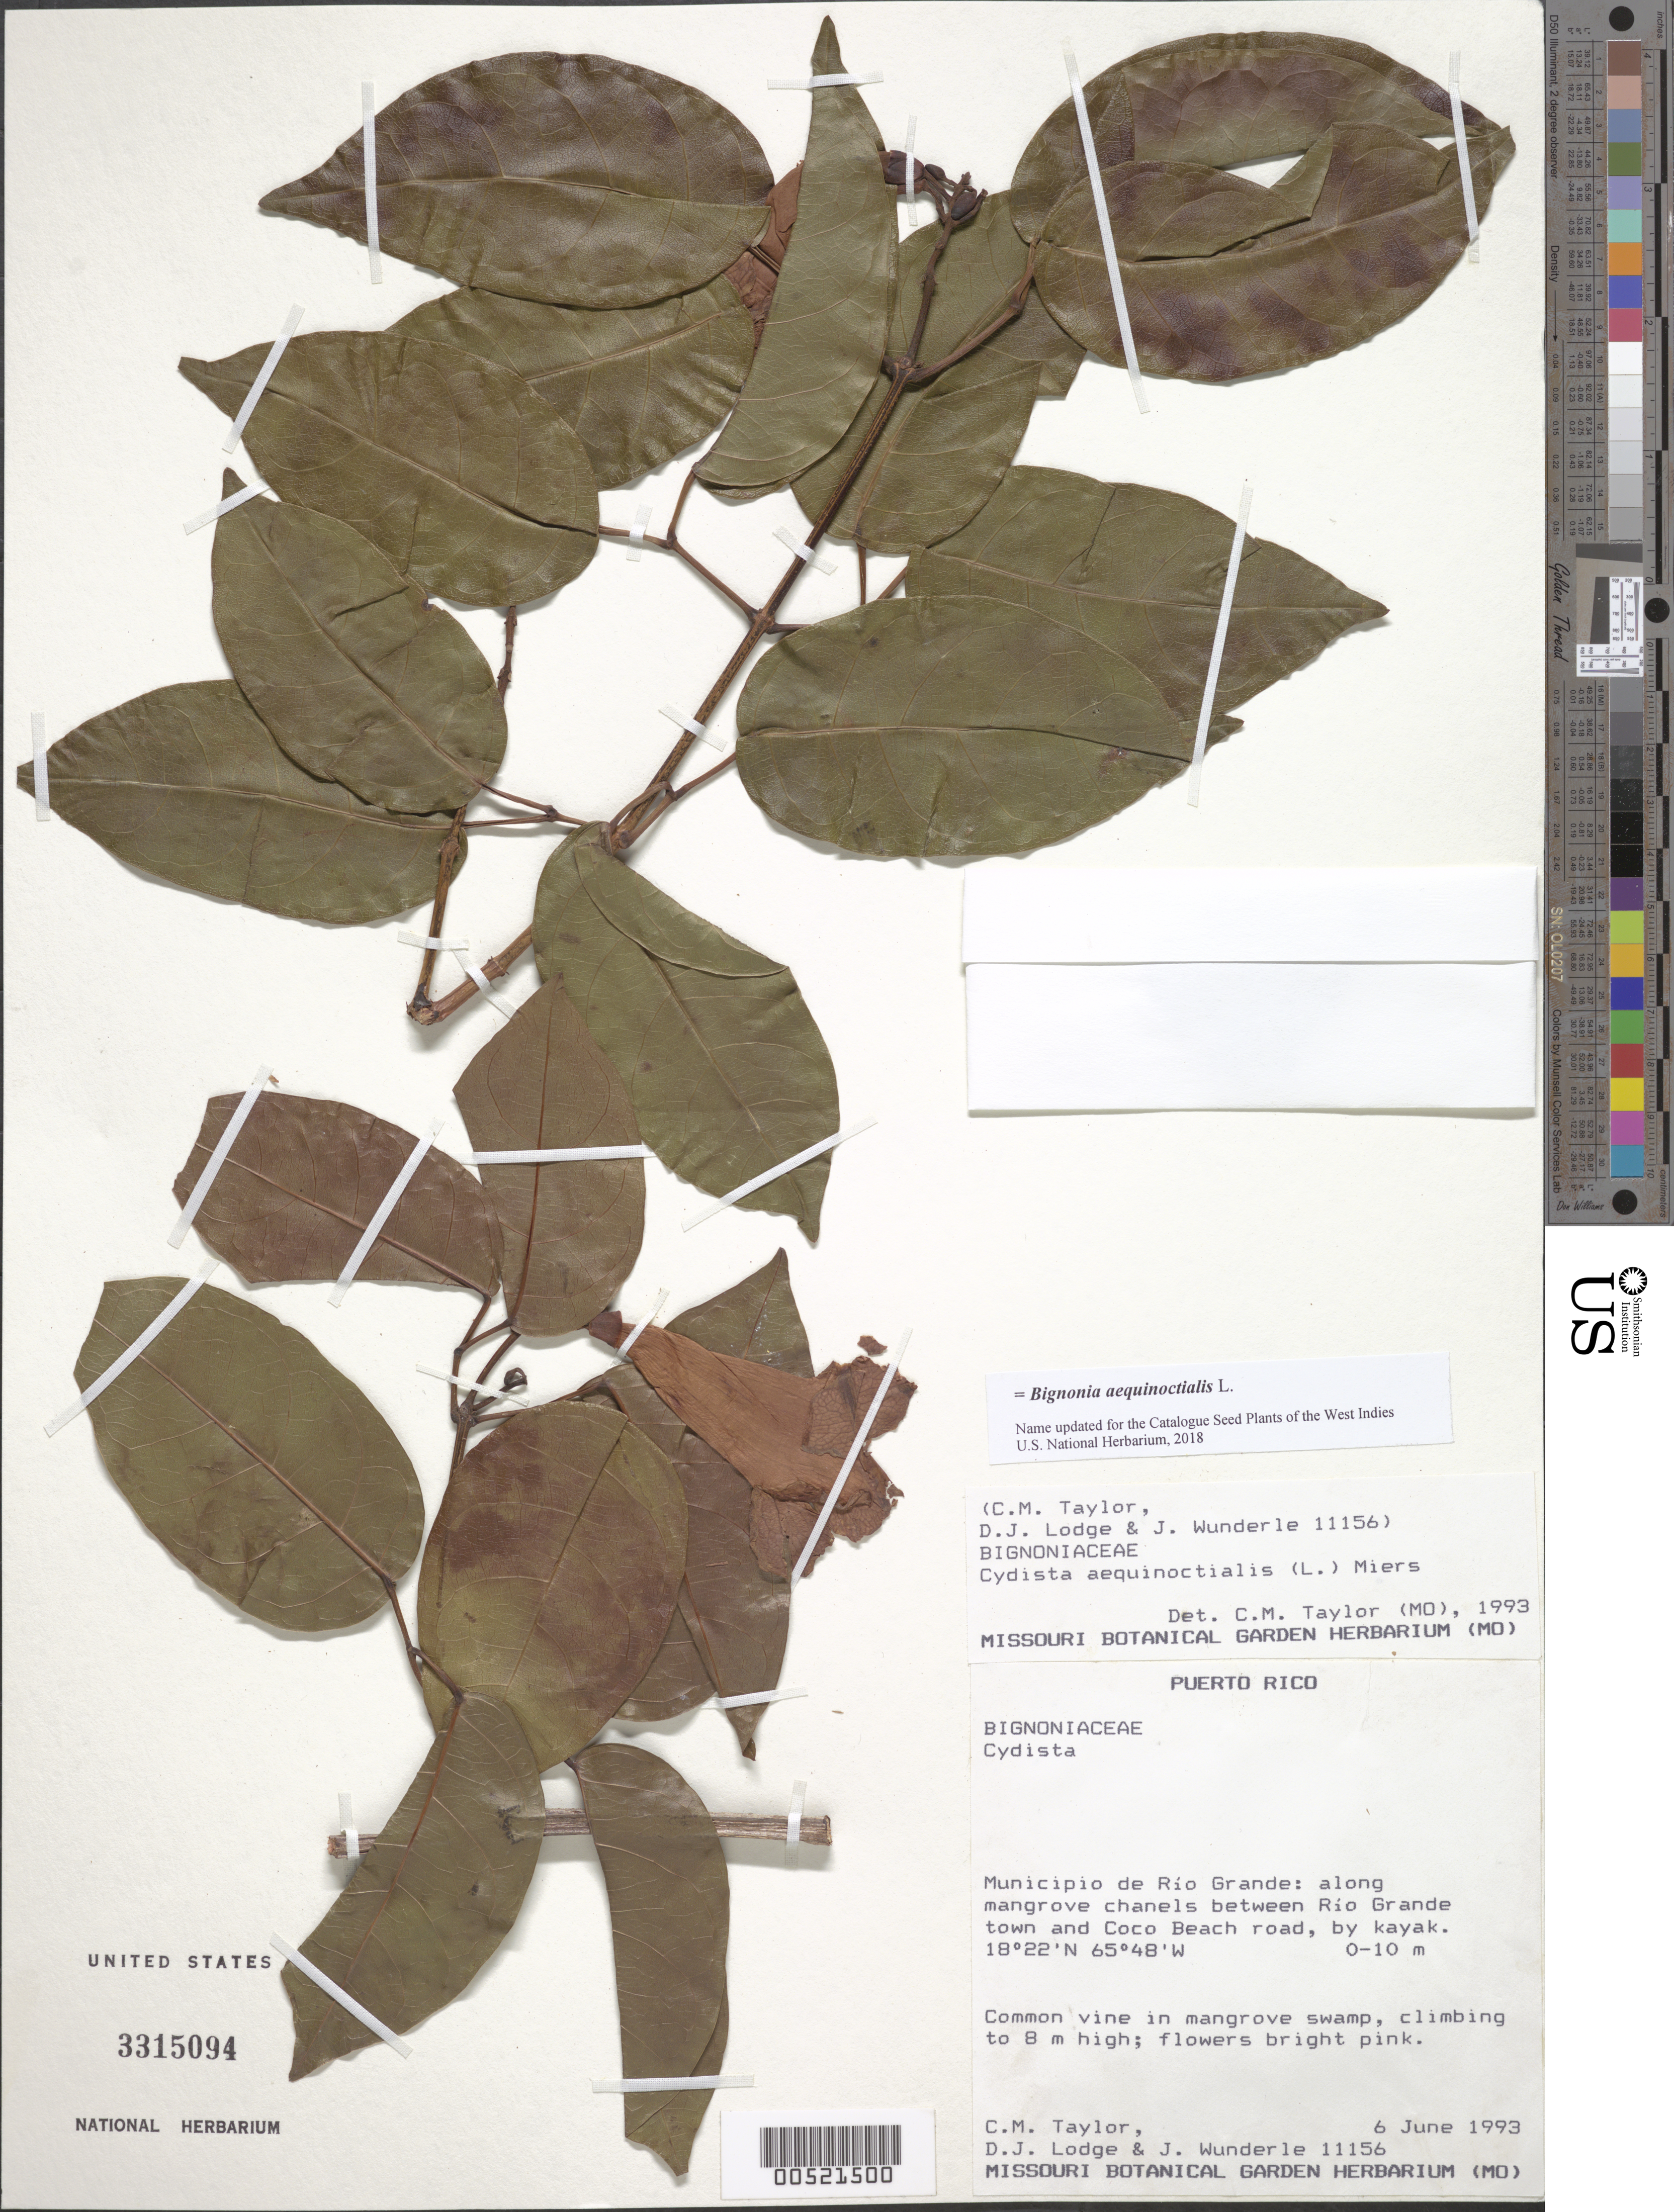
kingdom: Plantae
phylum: Tracheophyta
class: Magnoliopsida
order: Lamiales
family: Bignoniaceae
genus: Bignonia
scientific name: Bignonia aequinoctialis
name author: L.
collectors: C. M. Taylor, D. Lodge & J. Wunderle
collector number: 11156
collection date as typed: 06 Jun 1993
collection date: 1993-06-06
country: Puerto Rico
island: Greater Antilles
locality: Mun. de Rio Grande: along mangrove channels betw. Río Grande town and Coco Beach road, by kayak.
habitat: Mangrove swamp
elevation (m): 0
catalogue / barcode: US 3315094